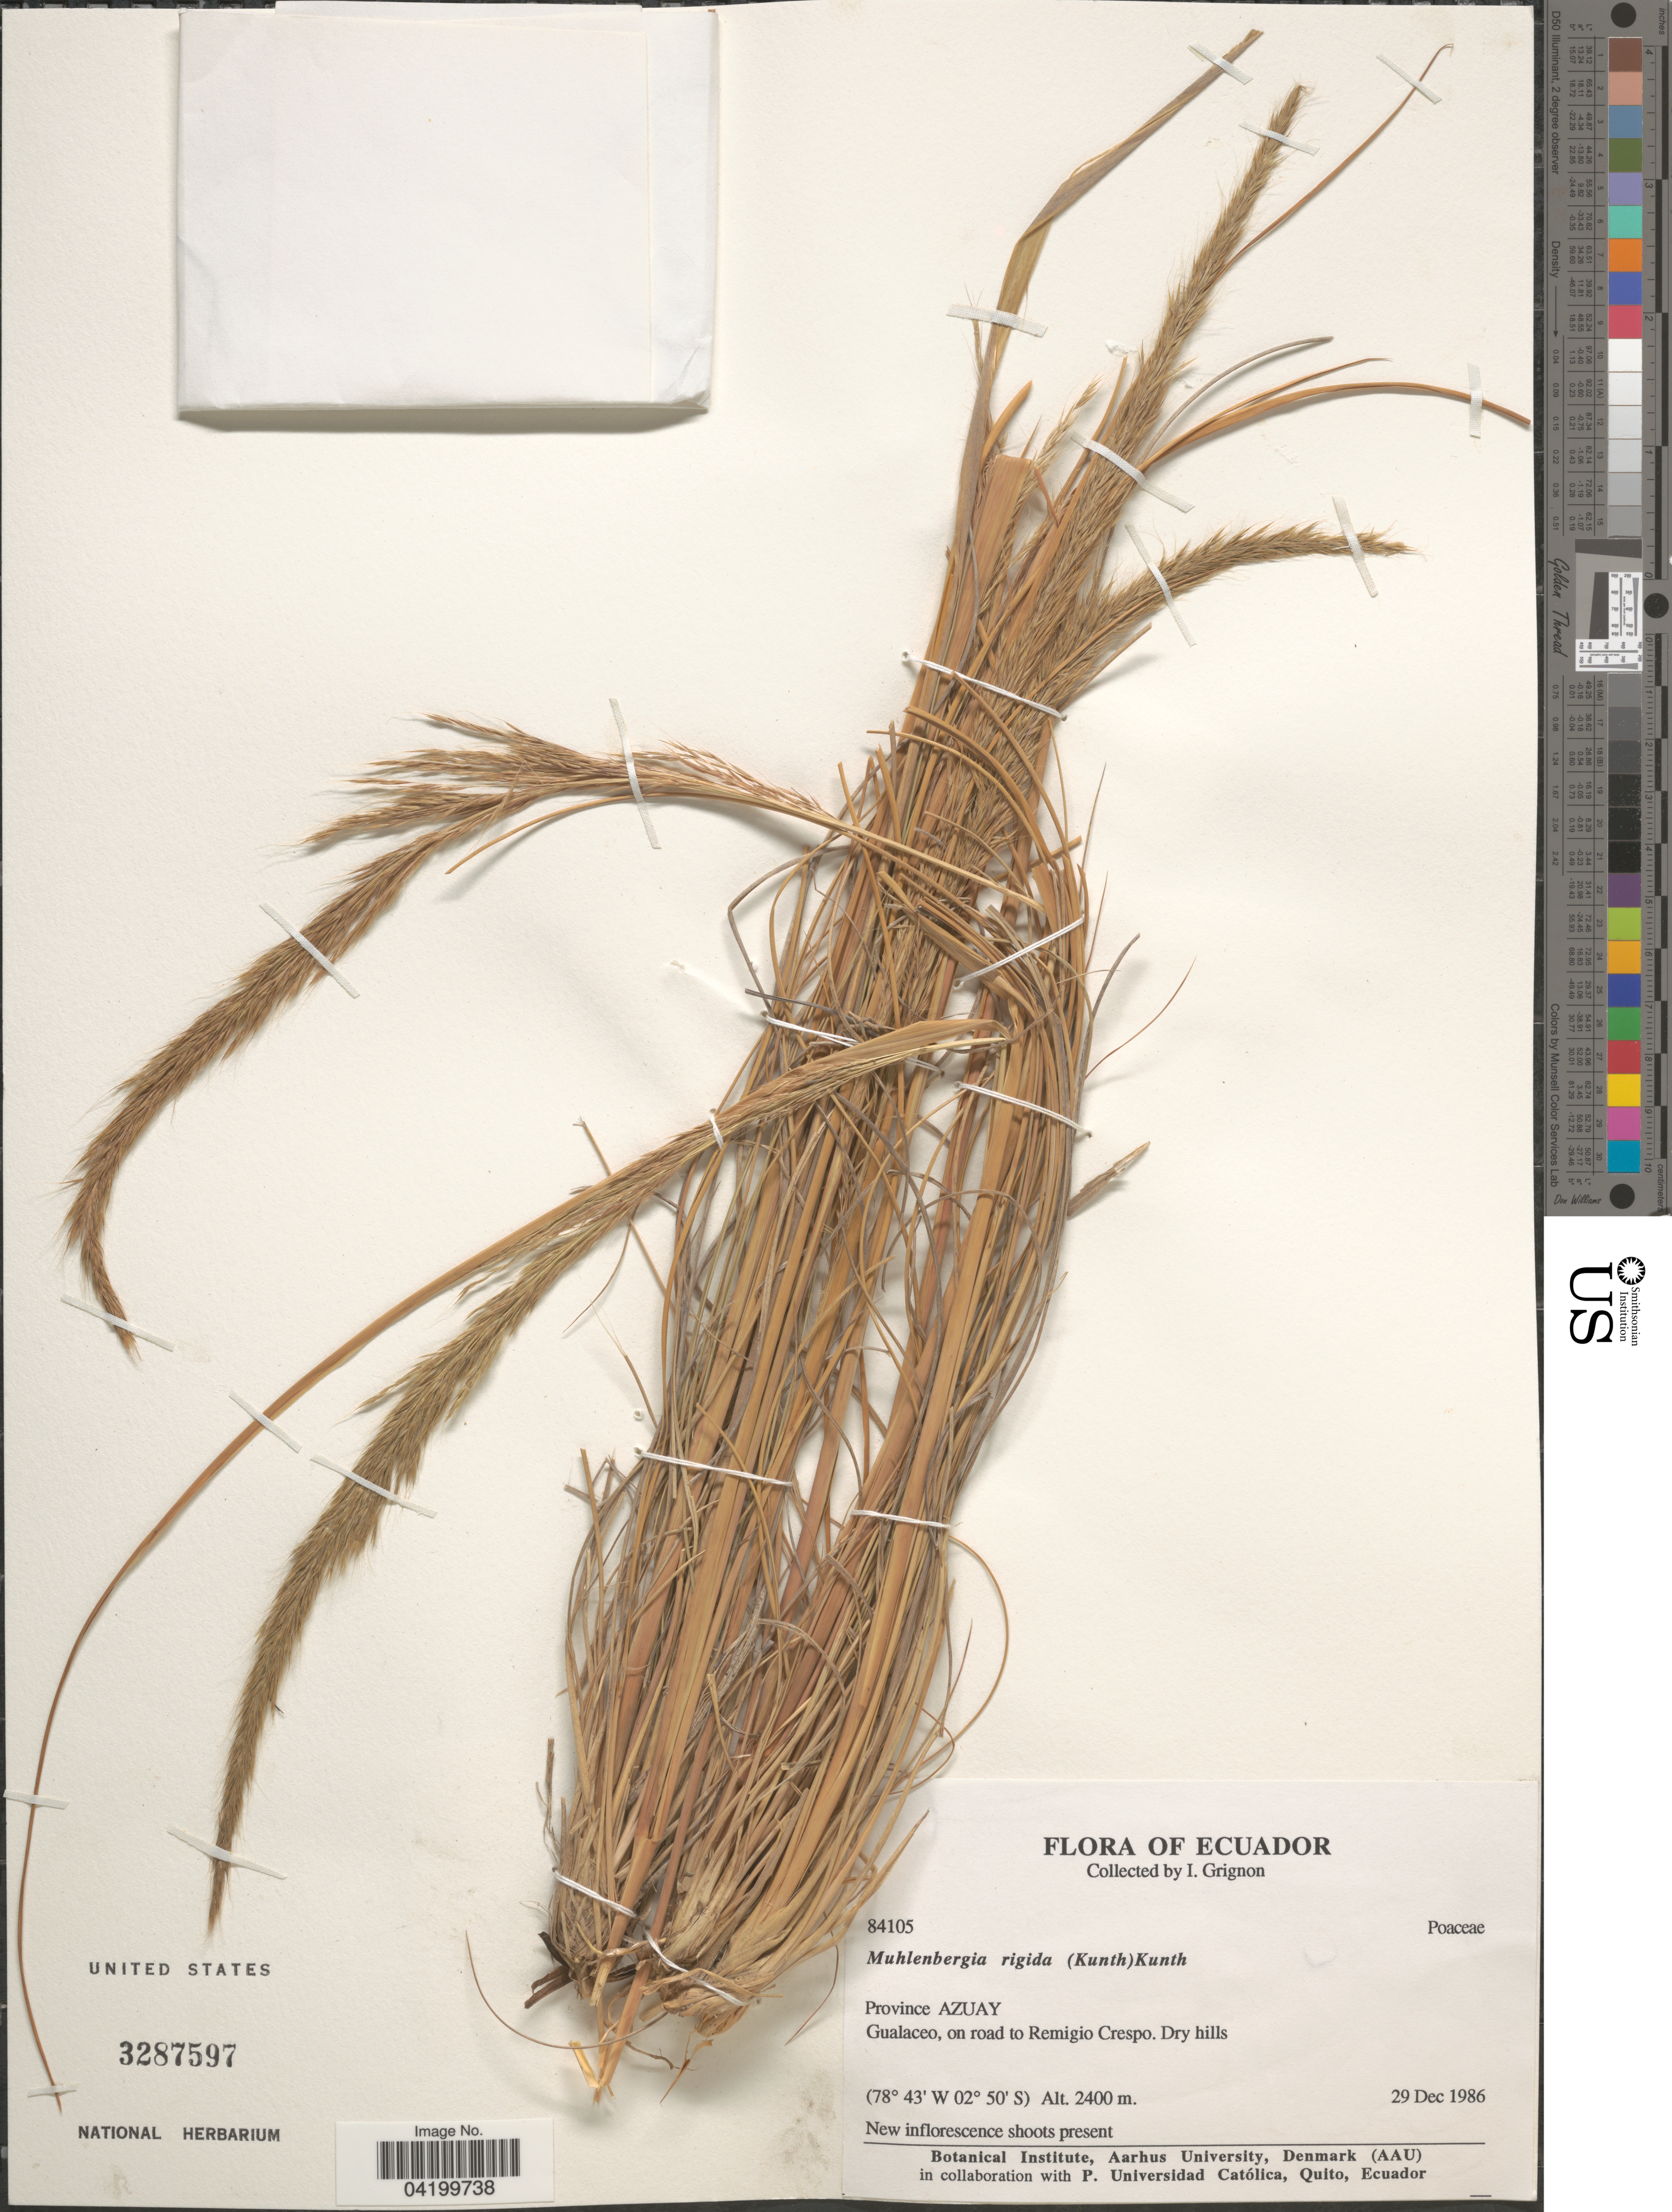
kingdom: Plantae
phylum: Tracheophyta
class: Liliopsida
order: Poales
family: Poaceae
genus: Muhlenbergia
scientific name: Muhlenbergia rigida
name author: (Kunth) Kunth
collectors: I. Grignon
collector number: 84105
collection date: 1986-12-29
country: Ecuador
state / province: Azuay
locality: Gualaceo, on road to Remigio Crespo.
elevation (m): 2400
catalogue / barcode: US 3287597